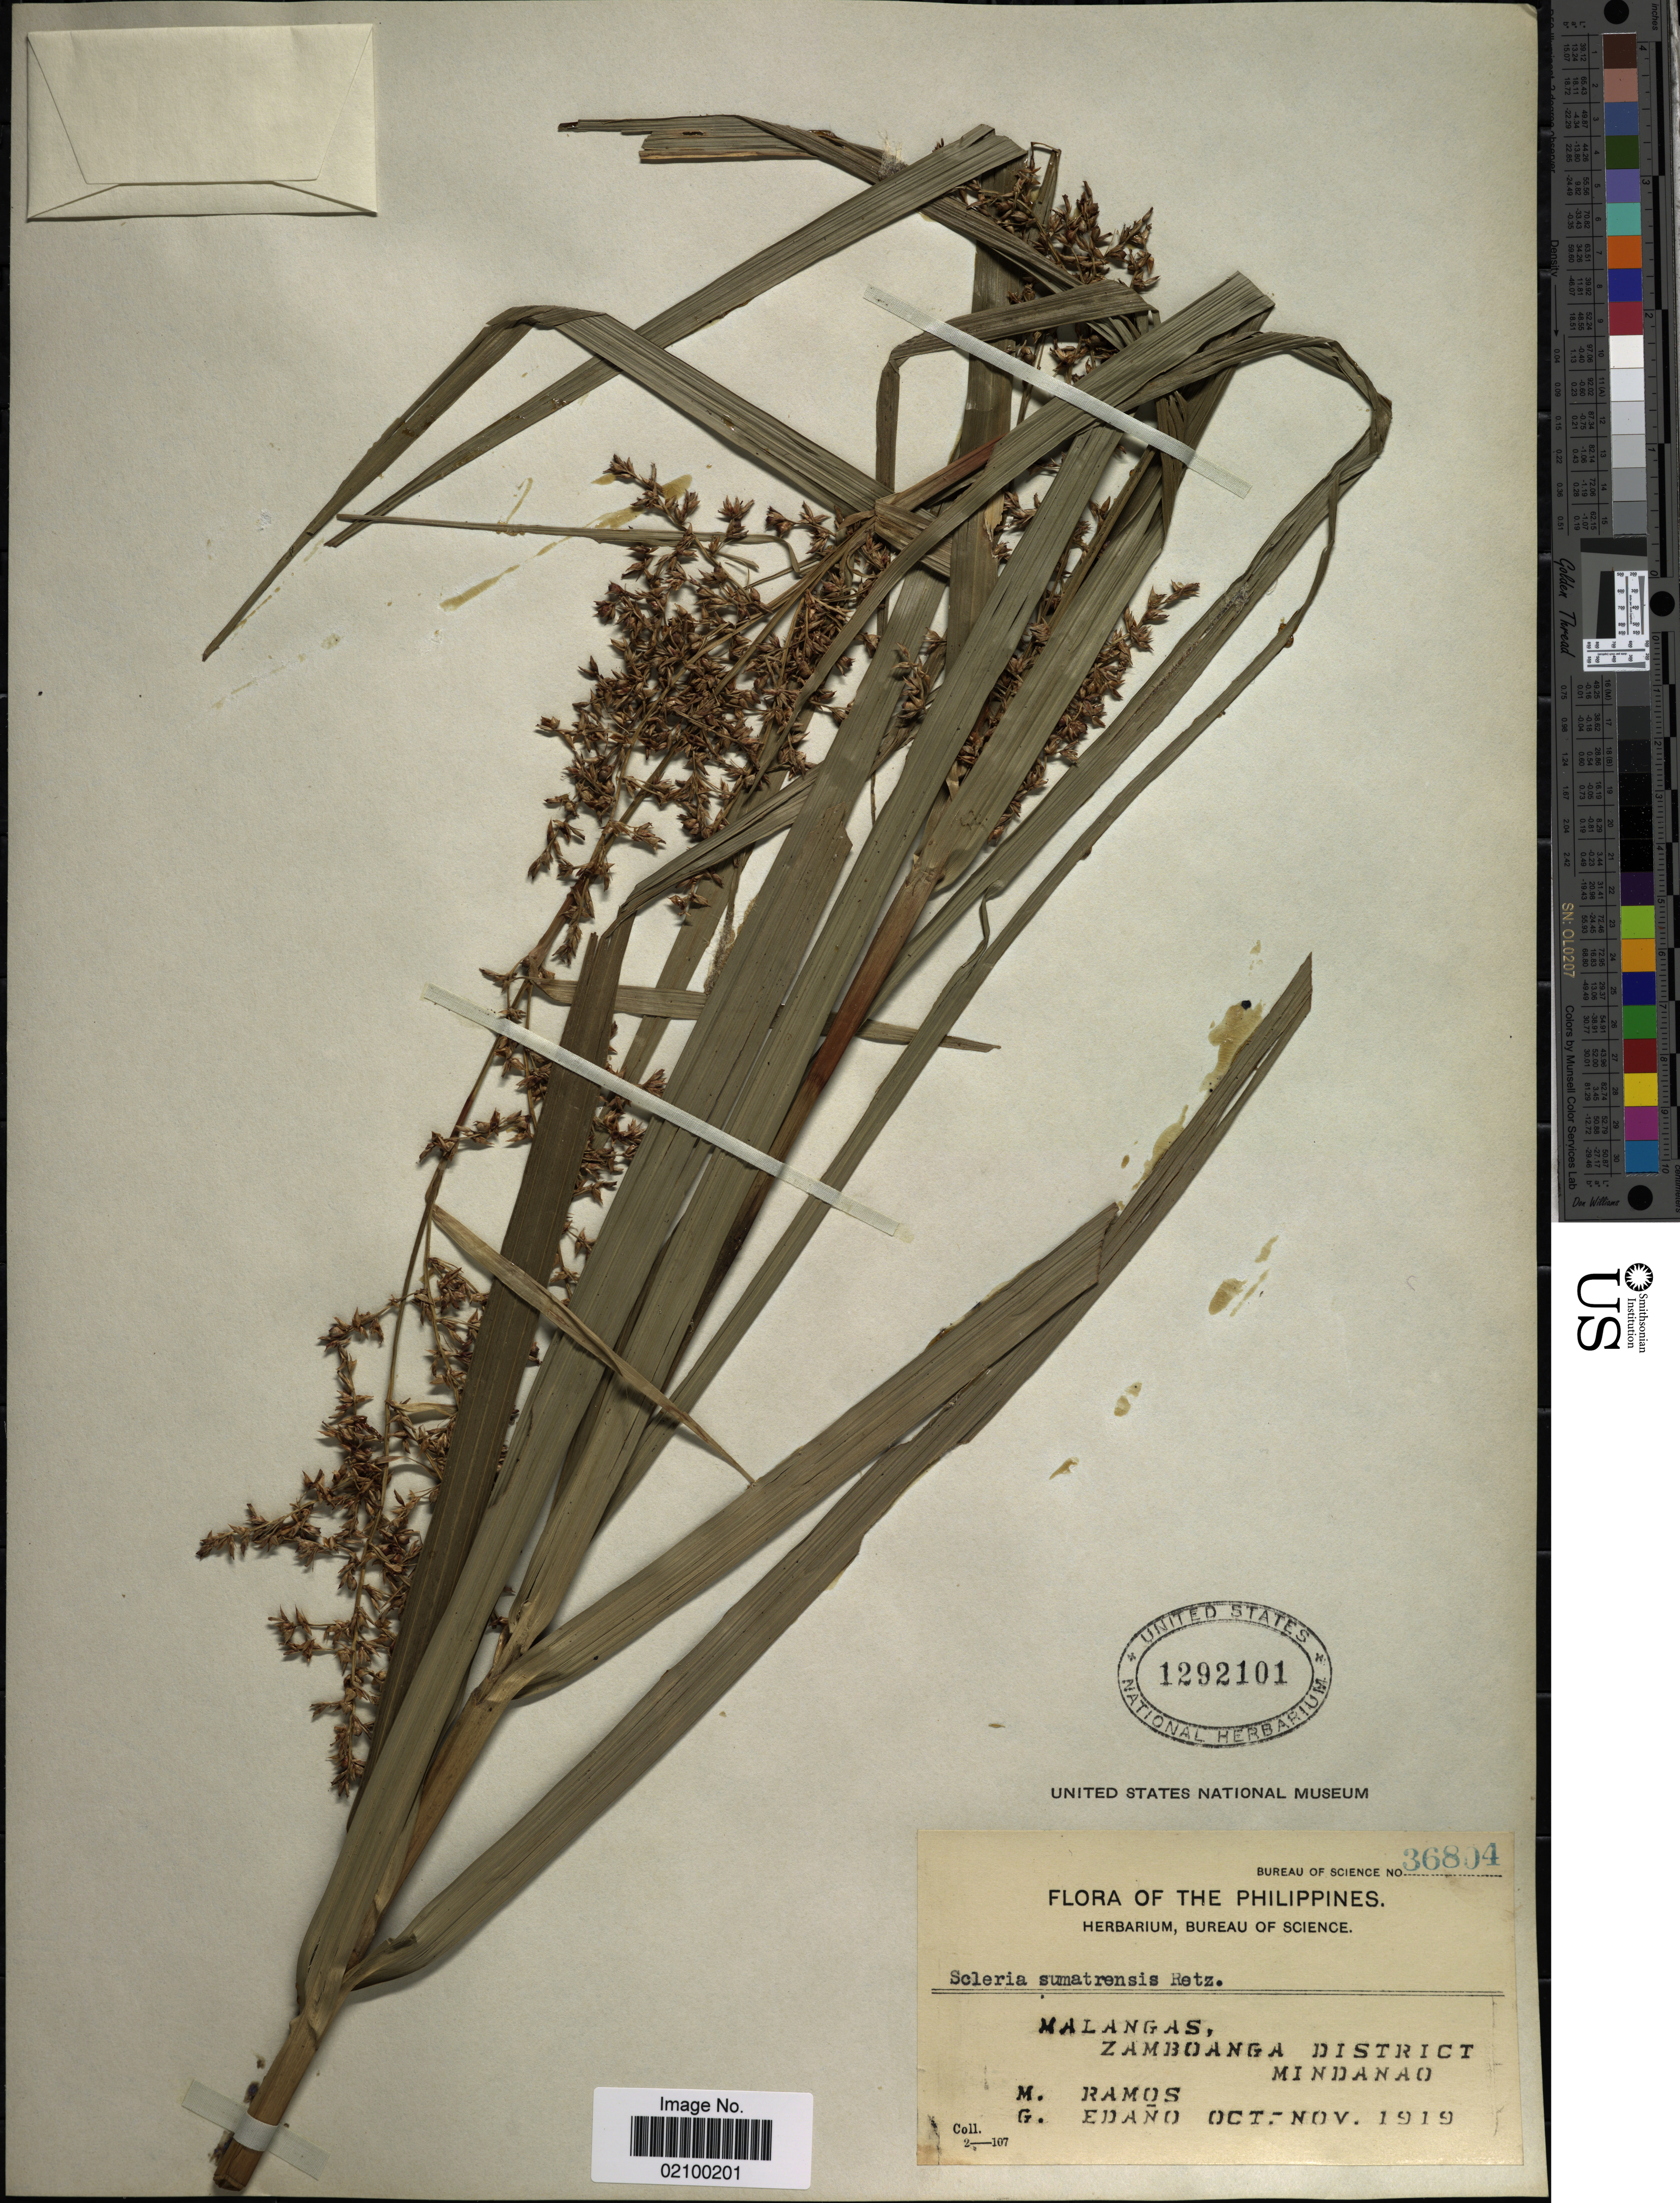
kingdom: Plantae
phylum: Tracheophyta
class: Liliopsida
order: Poales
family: Cyperaceae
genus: Scleria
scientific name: Scleria sumatrensis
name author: Retz.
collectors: M. Ramos & G. Edaño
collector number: Bureau of Science 36804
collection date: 1919-10/1919-11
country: Philippines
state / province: Zamboanga Peninsula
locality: Malangas, Mindanao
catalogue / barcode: US 1292101